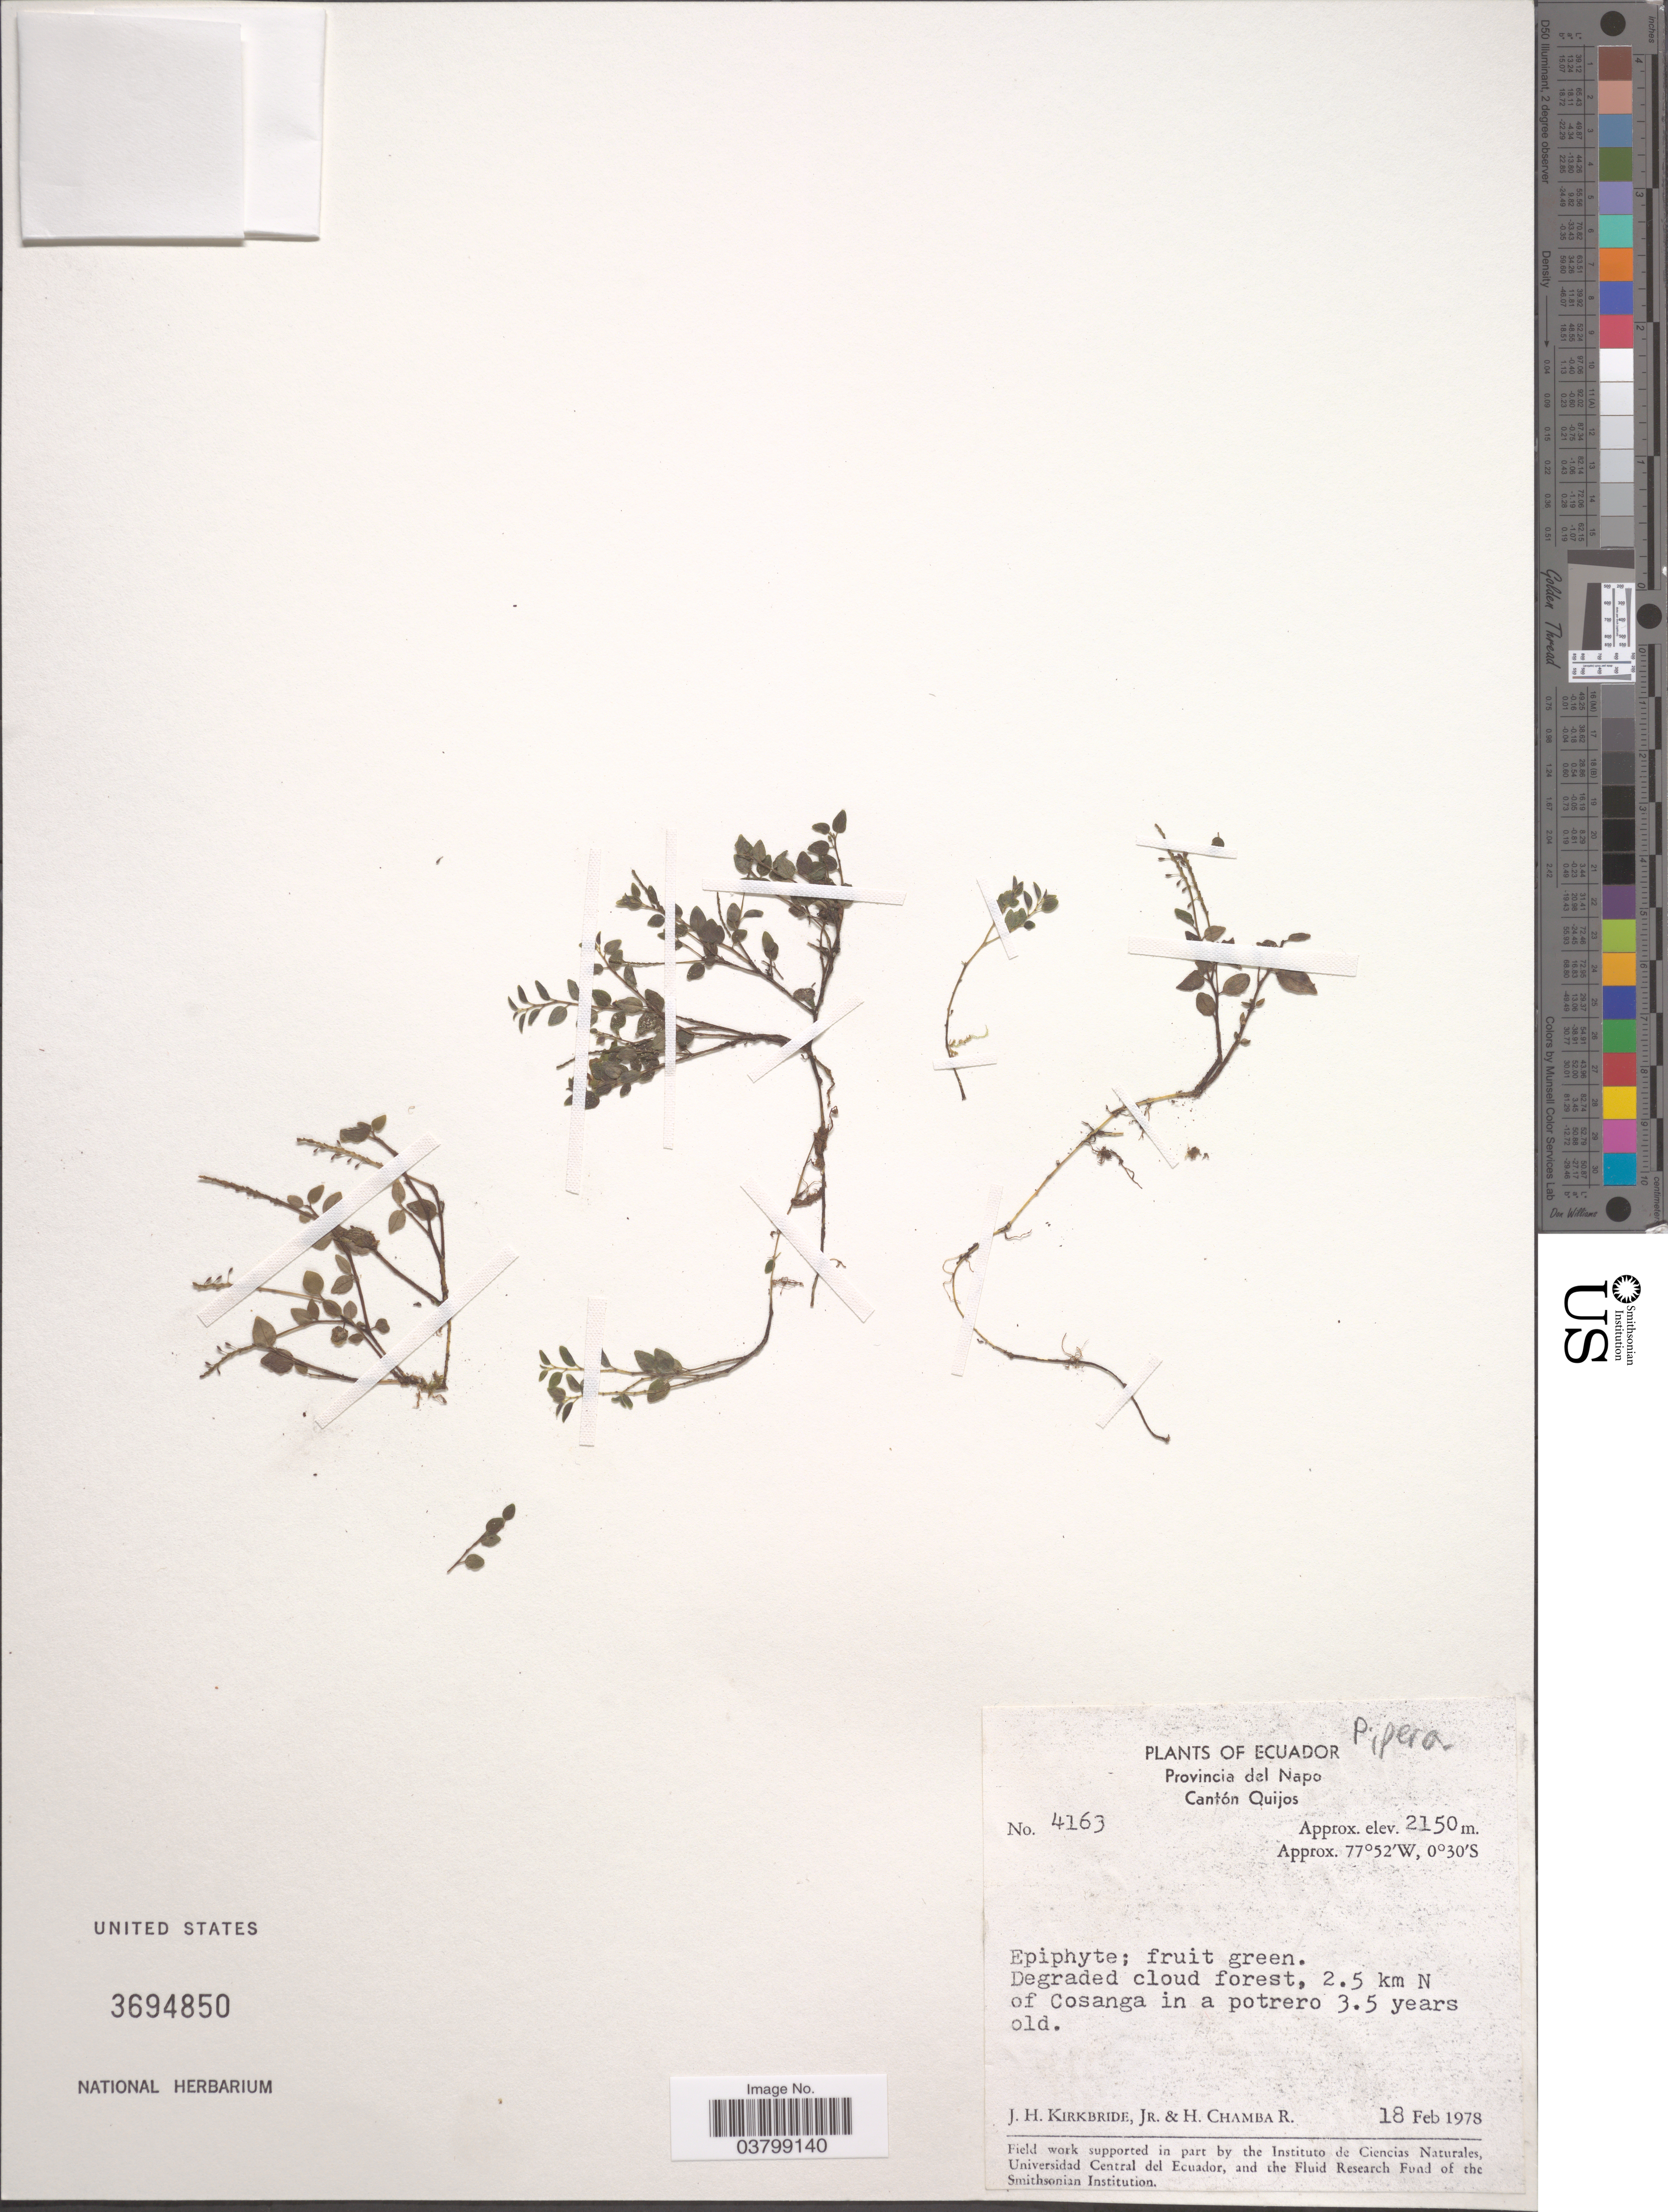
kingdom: Plantae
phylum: Tracheophyta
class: Magnoliopsida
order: Piperales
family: Piperaceae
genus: Peperomia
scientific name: Peperomia tovariana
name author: C. DC.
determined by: Jiménez, José Estaban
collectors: J. H. Kirkbride & H. Chamba-R.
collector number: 4163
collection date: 1978-02-18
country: Ecuador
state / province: Napo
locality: Cantón Quijos. Degraded cloud forest, 2.5 km N of Cosanga in a potrero.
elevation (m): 2150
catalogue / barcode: US 3694850